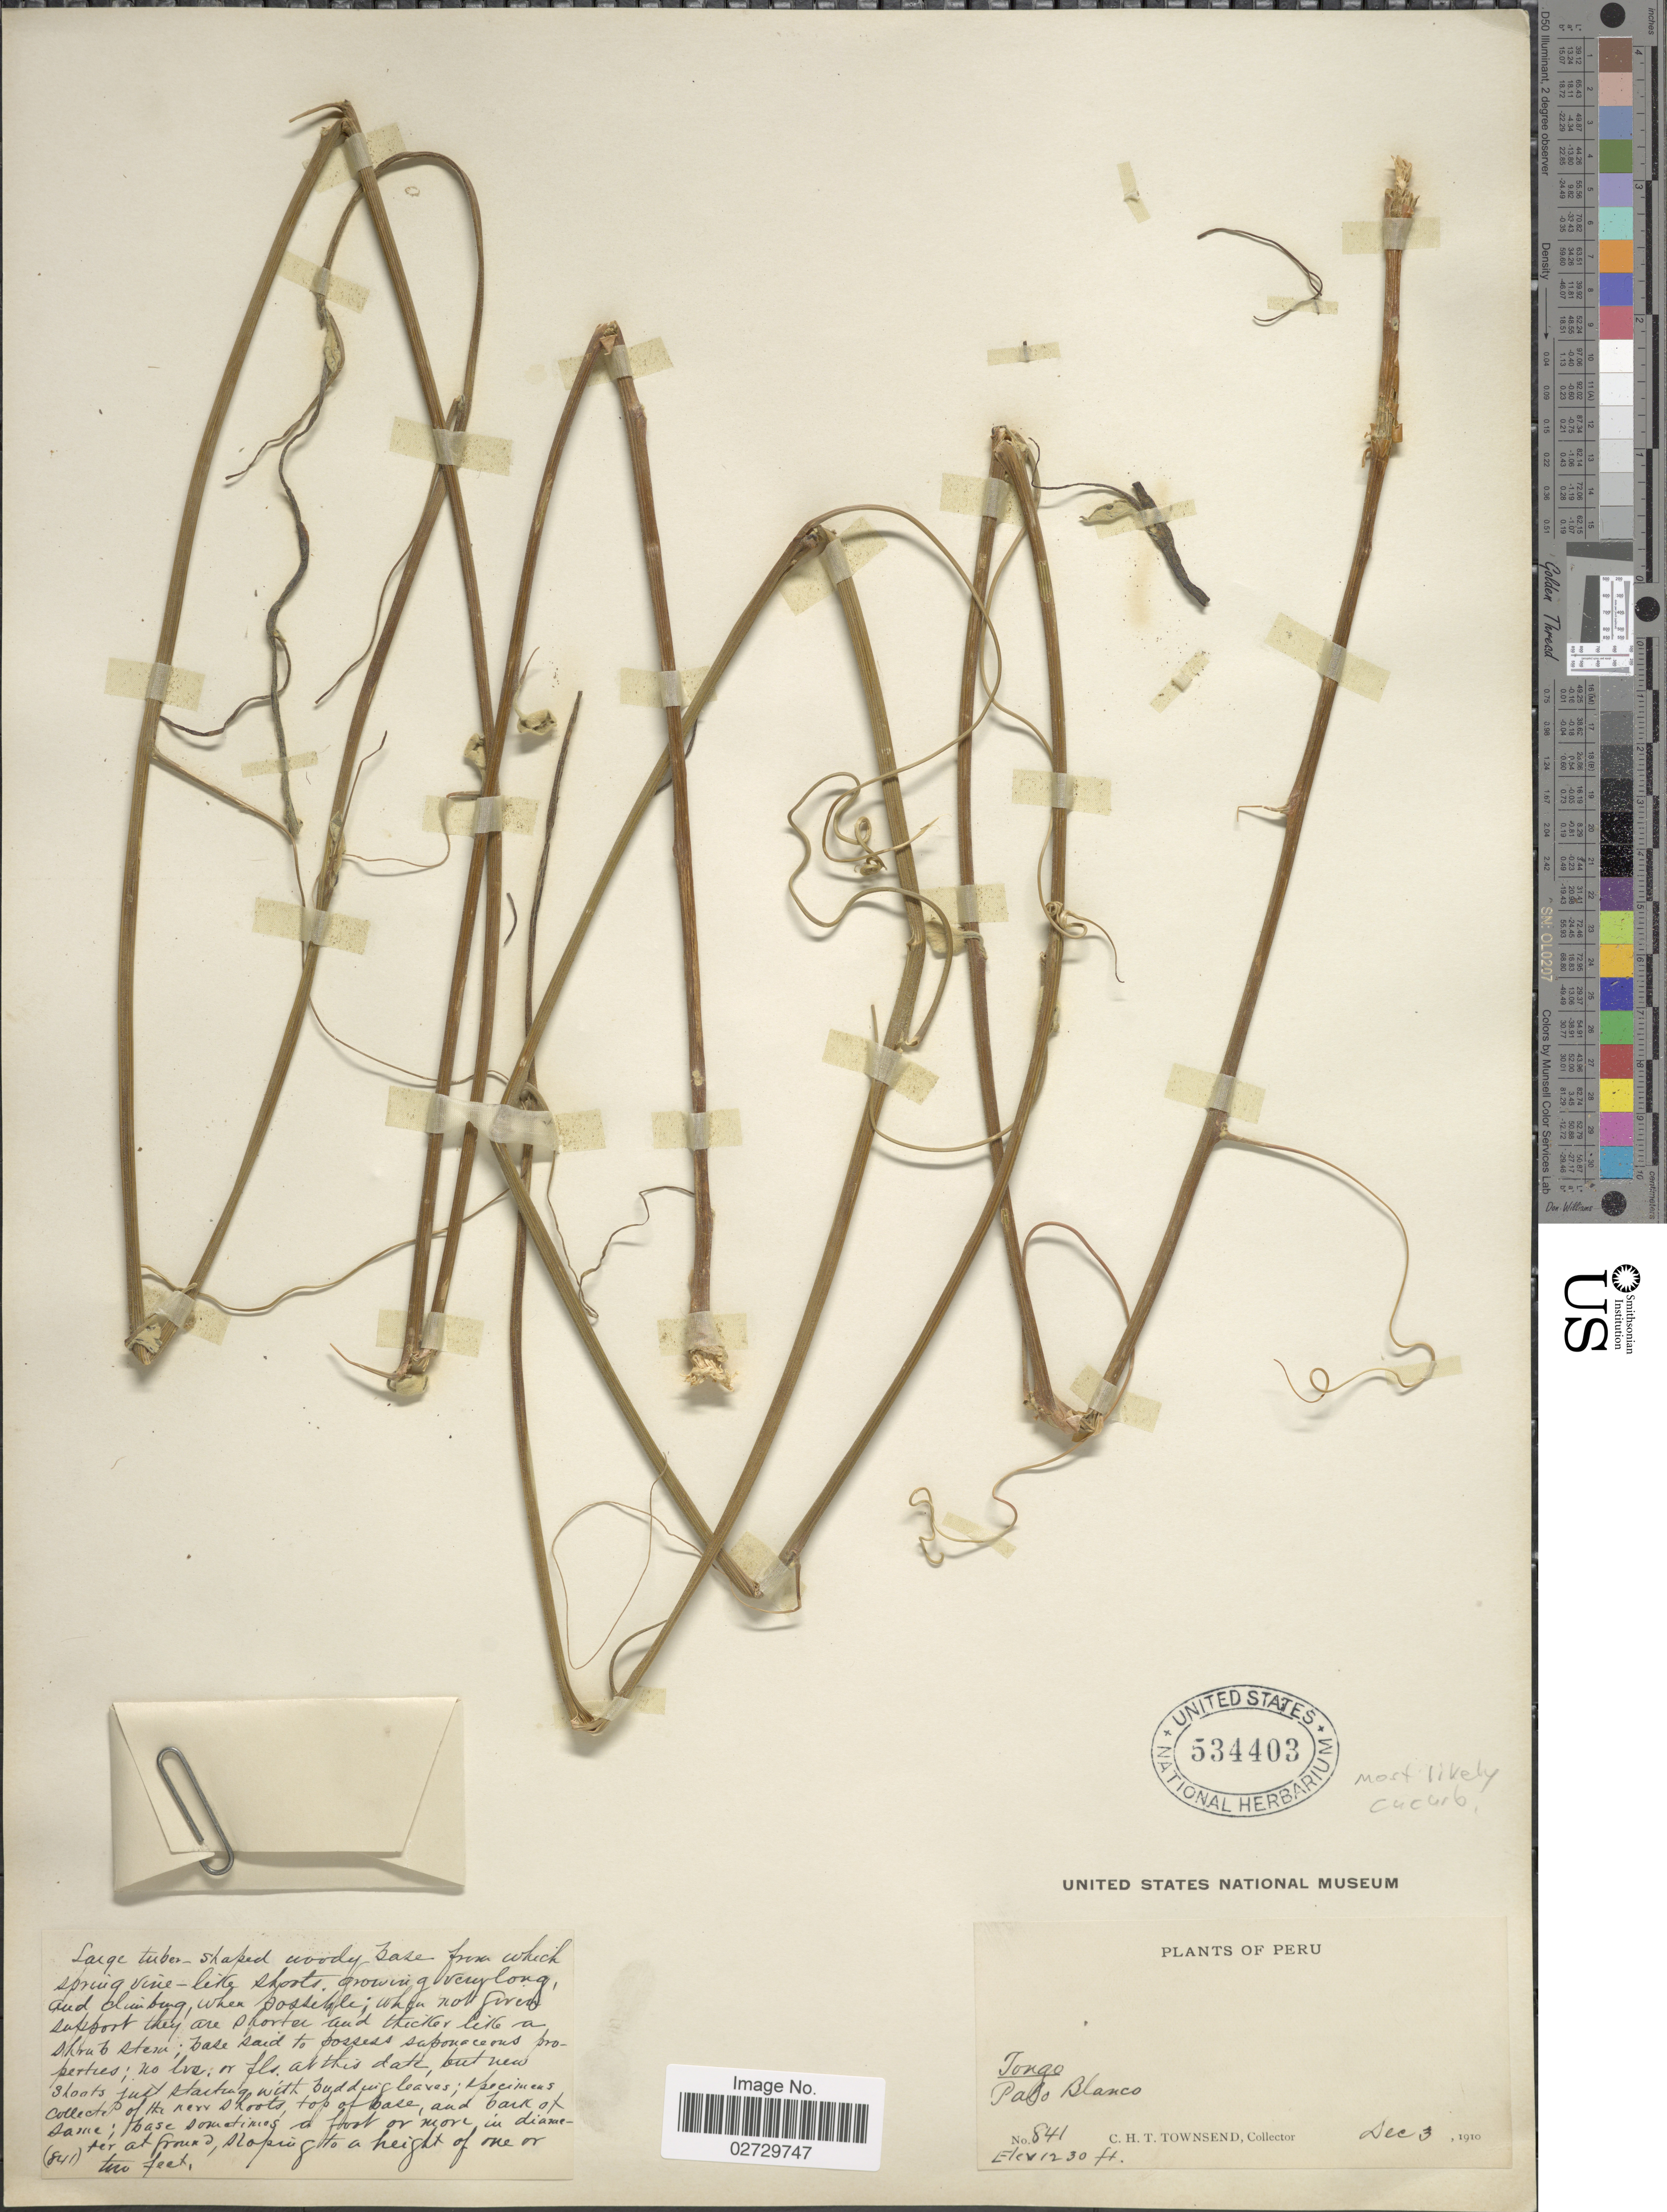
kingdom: Plantae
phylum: Tracheophyta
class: Magnoliopsida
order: Cucurbitales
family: Cucurbitaceae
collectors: C. H. T. Townsend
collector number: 841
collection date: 1910-12-03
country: Peru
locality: Tongo. Paso Blanco.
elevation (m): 375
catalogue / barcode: US 534403